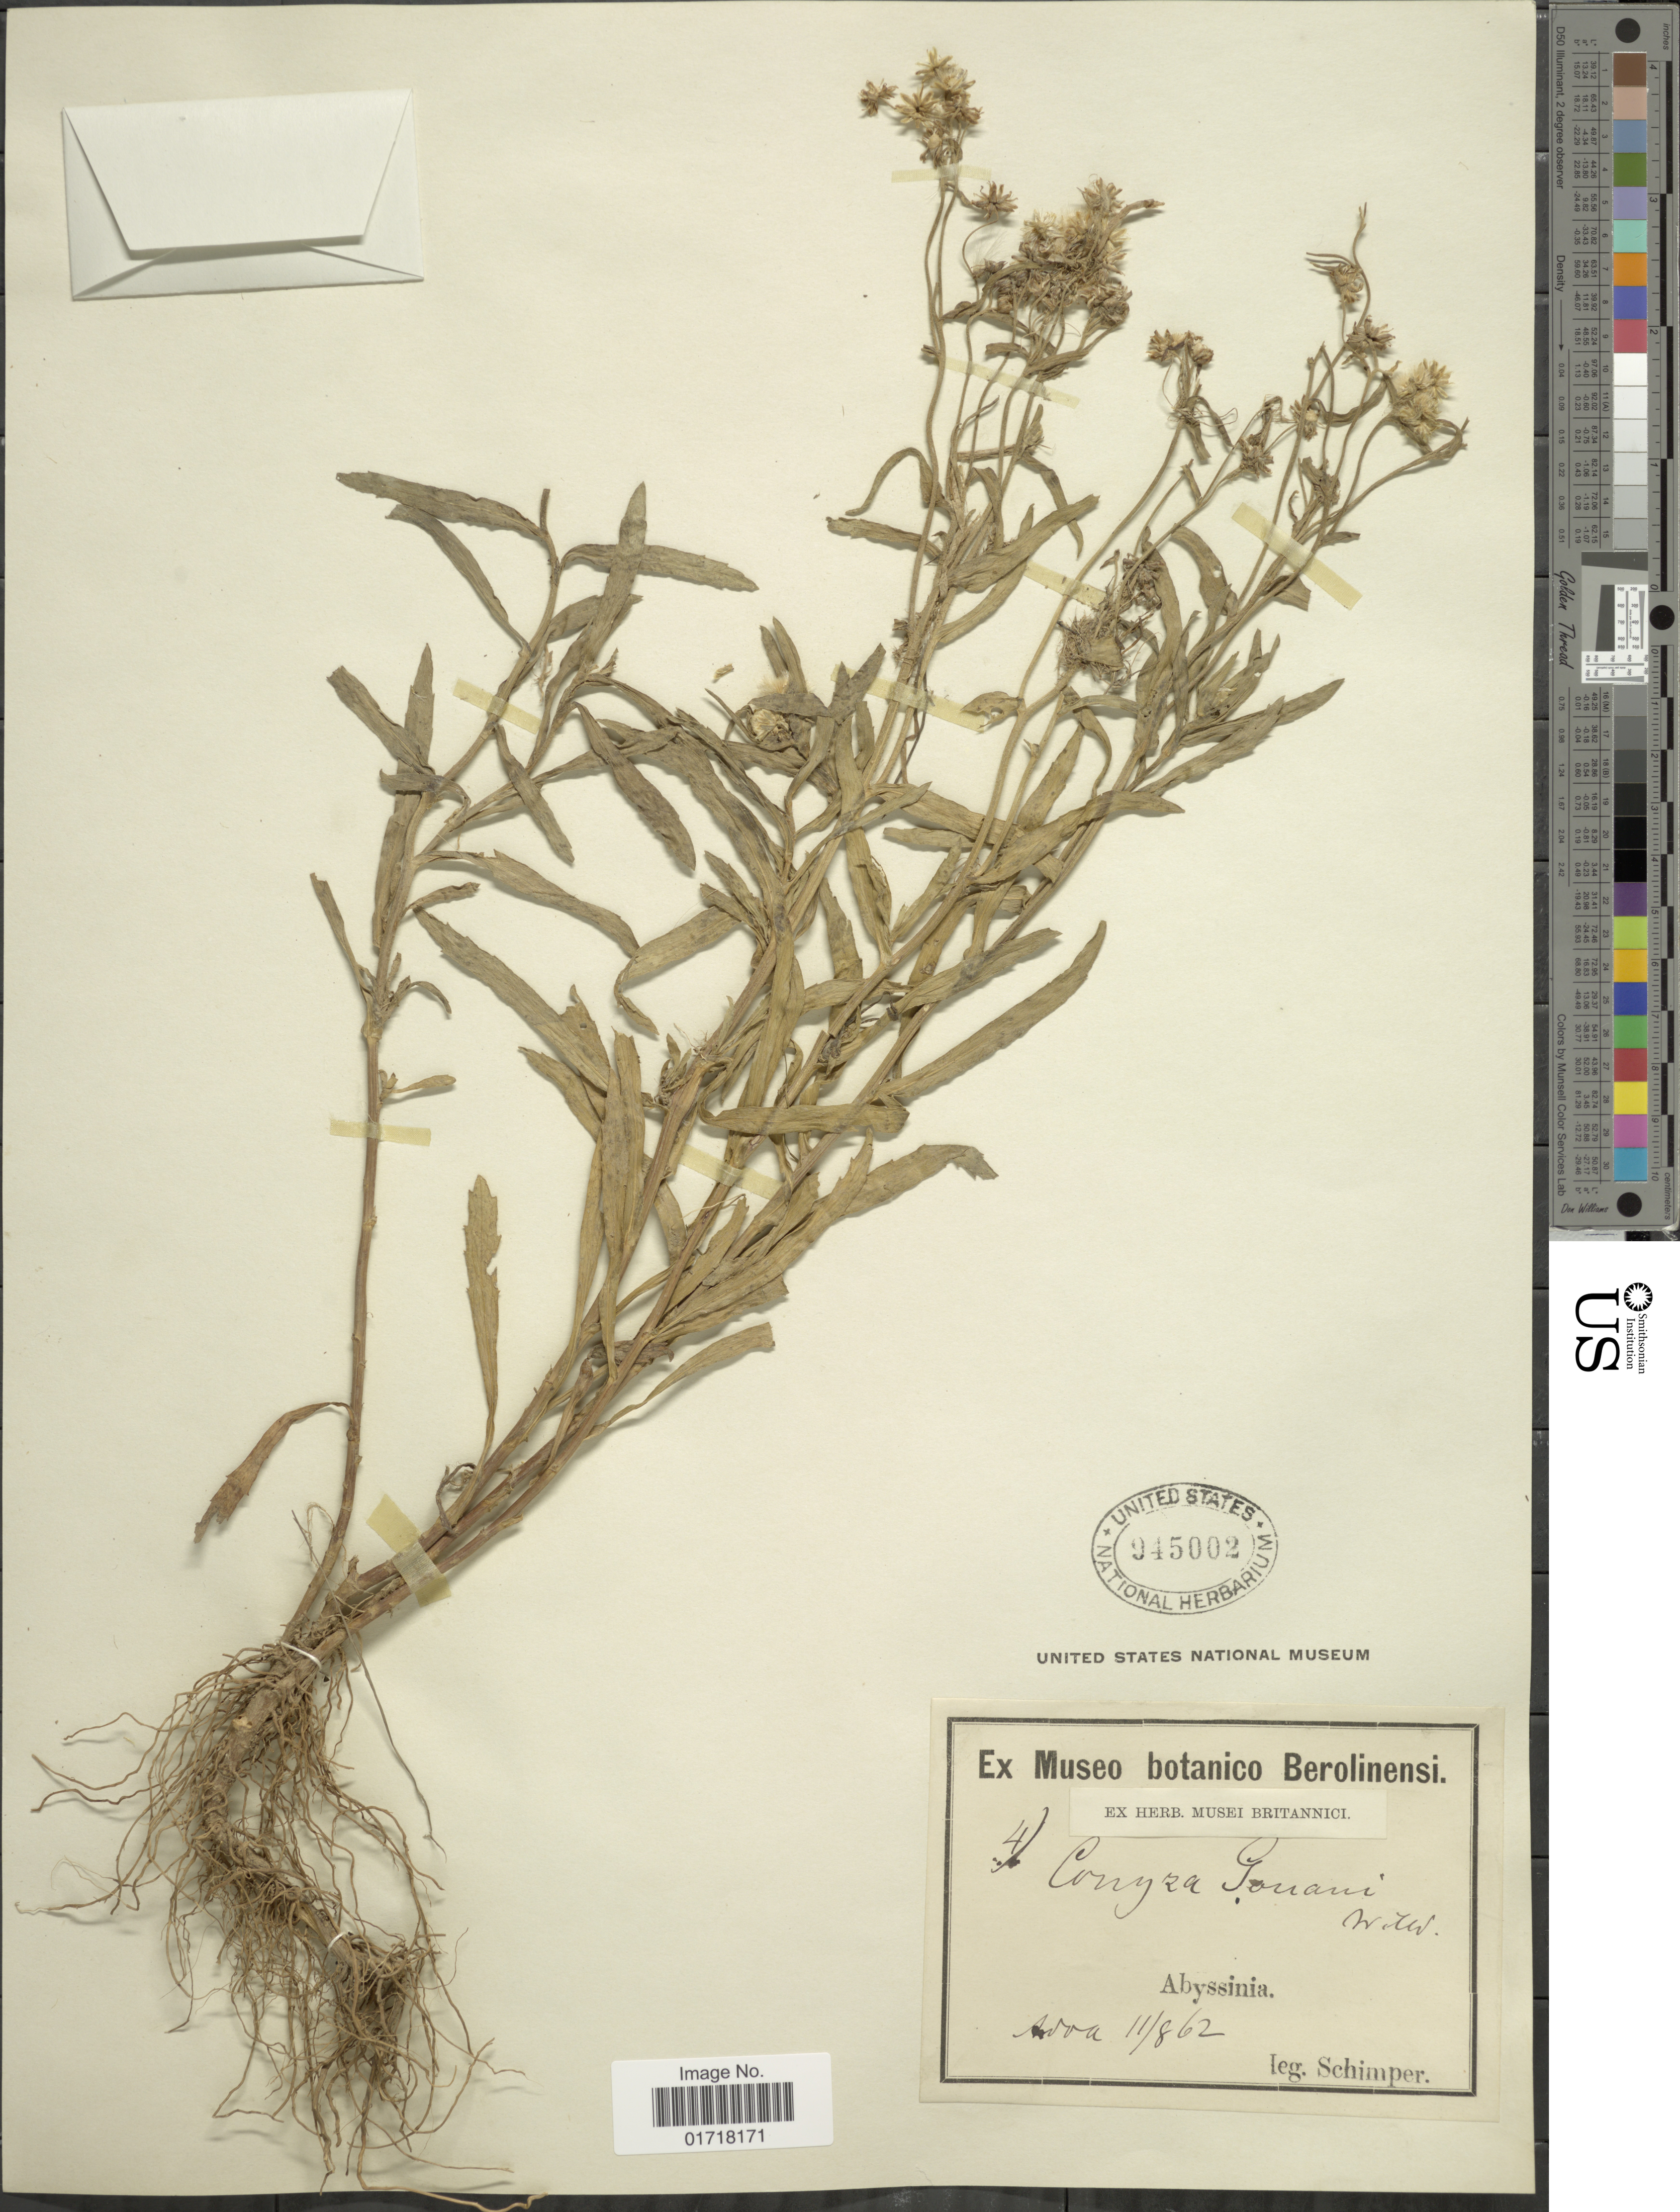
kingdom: Plantae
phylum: Tracheophyta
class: Magnoliopsida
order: Asterales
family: Asteraceae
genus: Conyza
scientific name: Conyza gouanii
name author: (L.) Willd.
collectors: -. Schimper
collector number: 4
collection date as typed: Transcribed d/m/y: 11/8/62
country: Eritrea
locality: Abyssinia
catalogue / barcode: US 945002